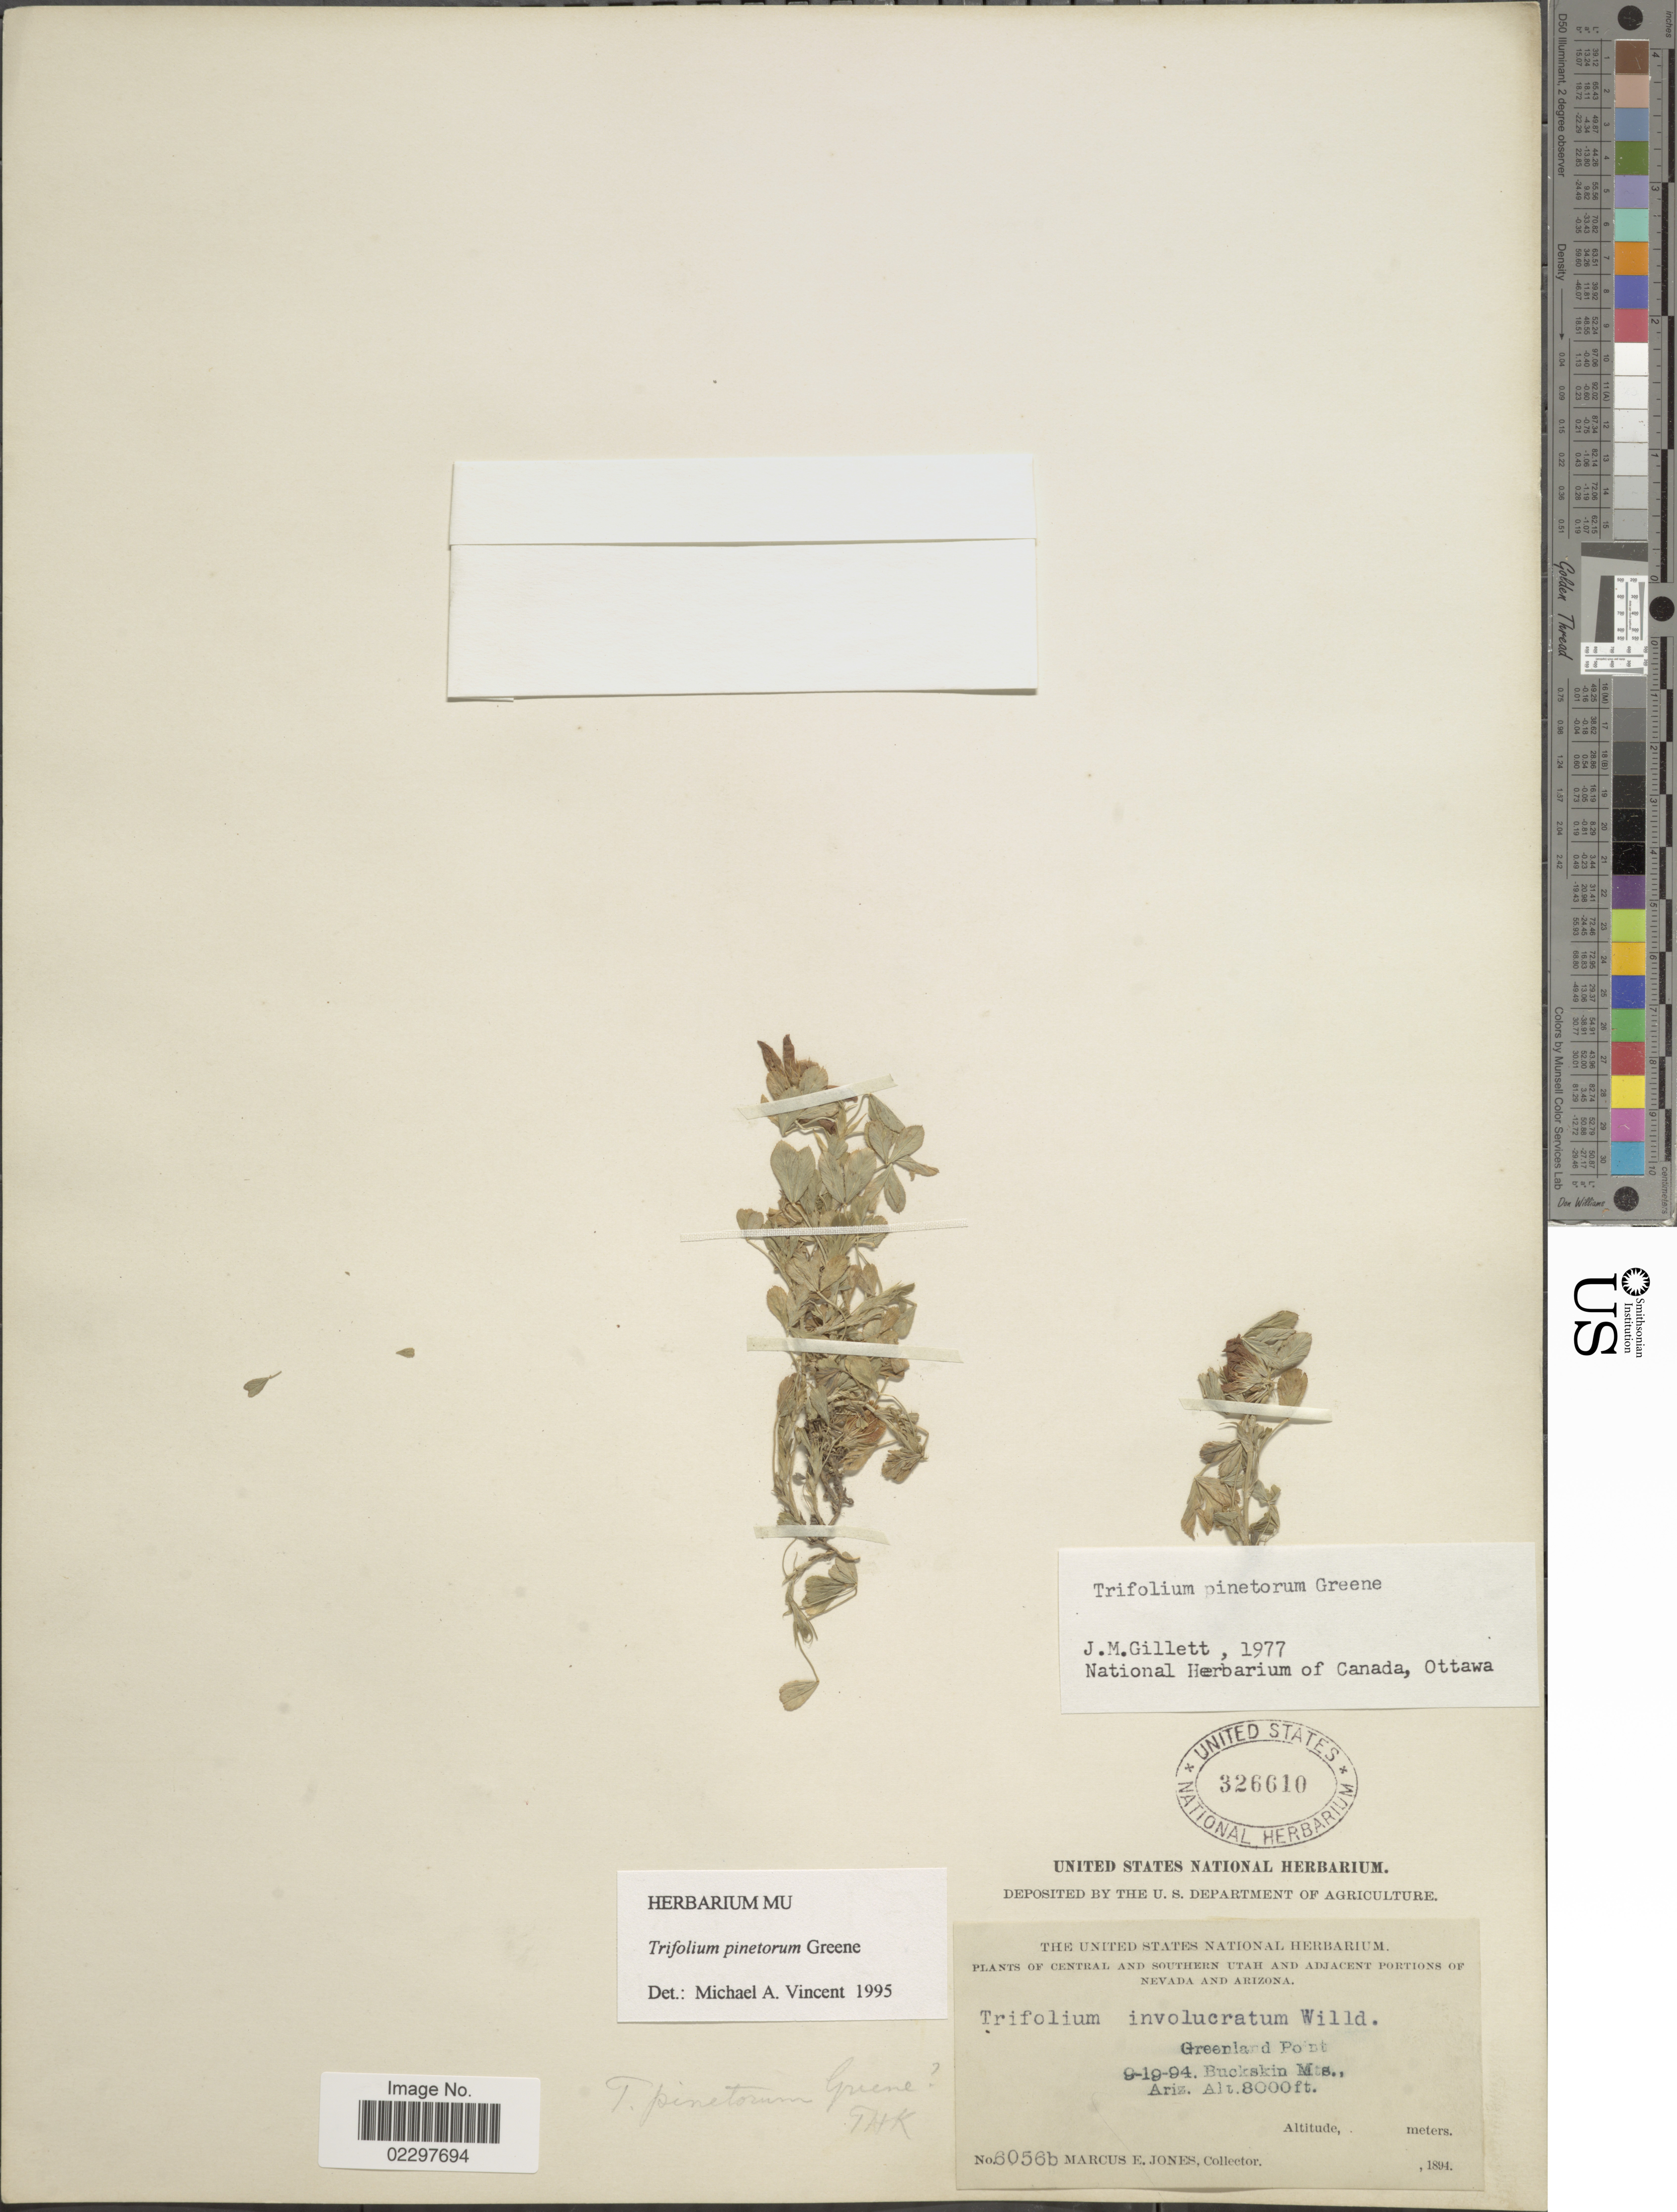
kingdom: Plantae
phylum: Tracheophyta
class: Magnoliopsida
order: Fabales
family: Fabaceae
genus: Trifolium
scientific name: Trifolium pinetorum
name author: Greene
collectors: M. E. Jones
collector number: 6056b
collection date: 1894-09-19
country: United States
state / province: Arizona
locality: Central and Southern Utah and Adjacent Portion of Nevada and Arizona, Greenland Point, Buckskin Mts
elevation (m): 2438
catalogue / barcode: US 326610